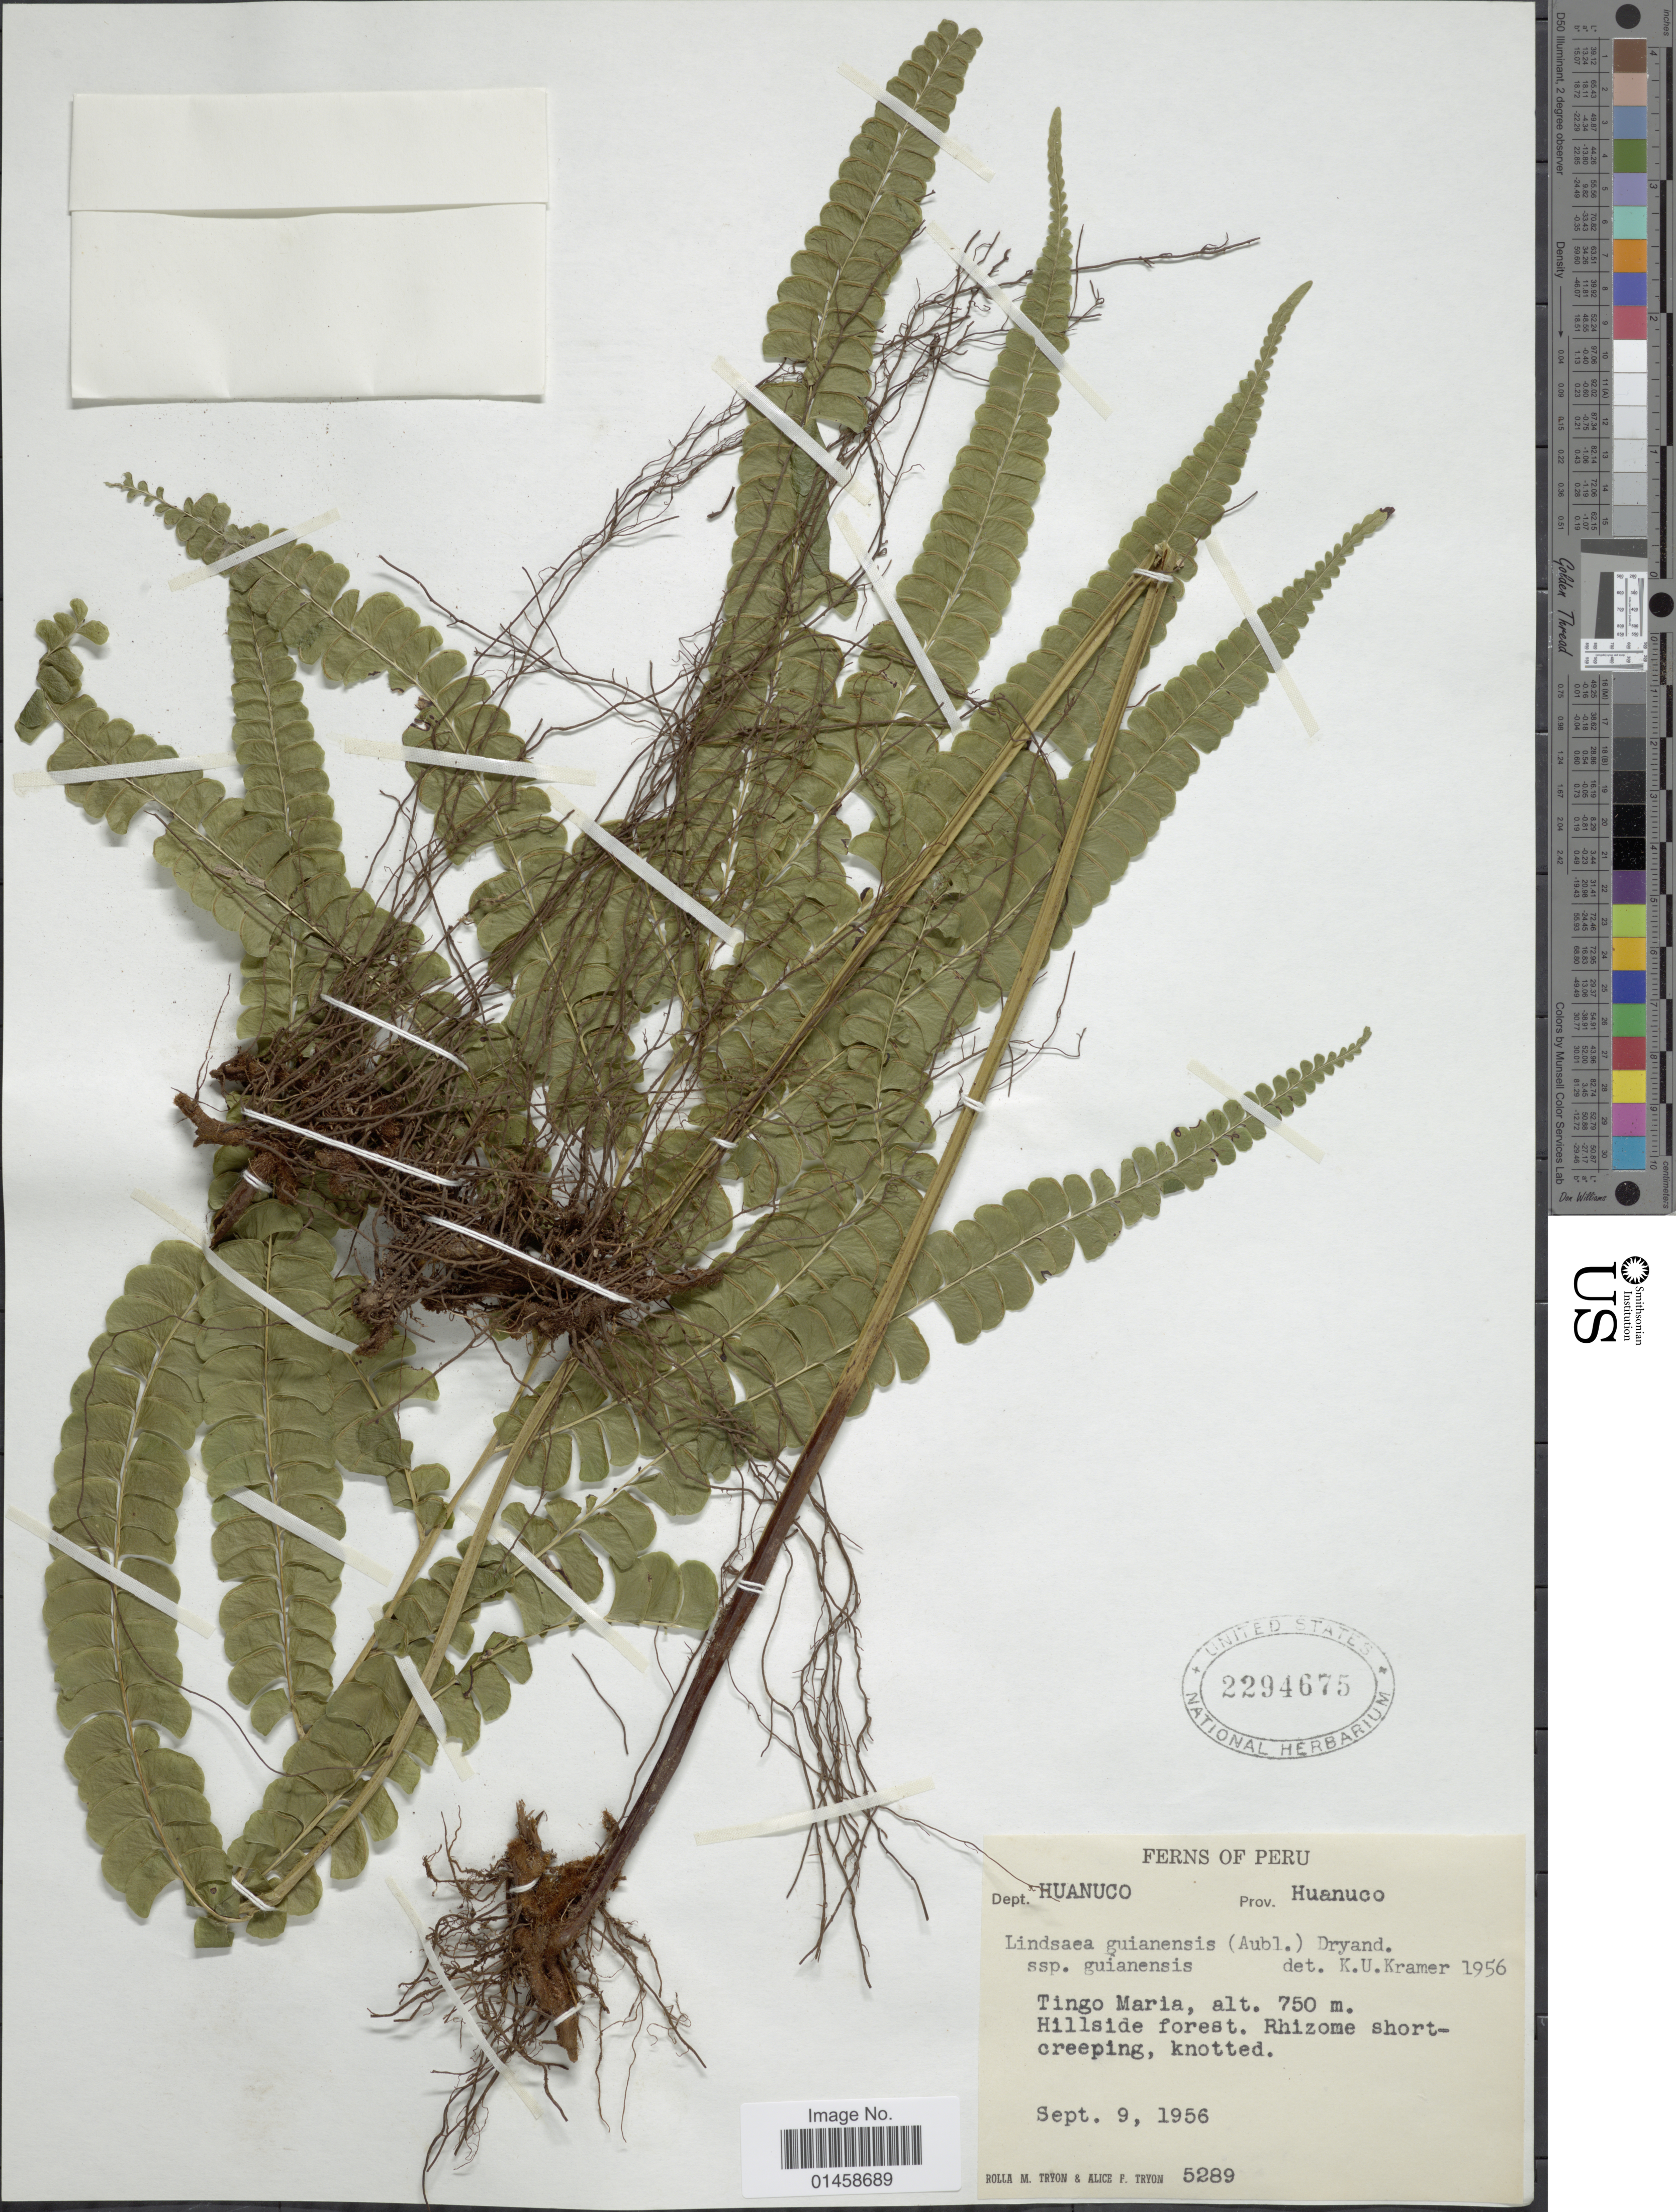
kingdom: Plantae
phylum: Tracheophyta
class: Polypodiopsida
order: Polypodiales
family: Lindsaeaceae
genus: Lindsaea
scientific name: Lindsaea guianensis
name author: (Aubl.) Dryand.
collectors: R. M. Tryon & A. F. Tryon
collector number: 5289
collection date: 1956-09-09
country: Peru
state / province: Huánuco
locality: Dept. Huanuco, Tingo Maria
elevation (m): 750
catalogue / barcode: US 2294675